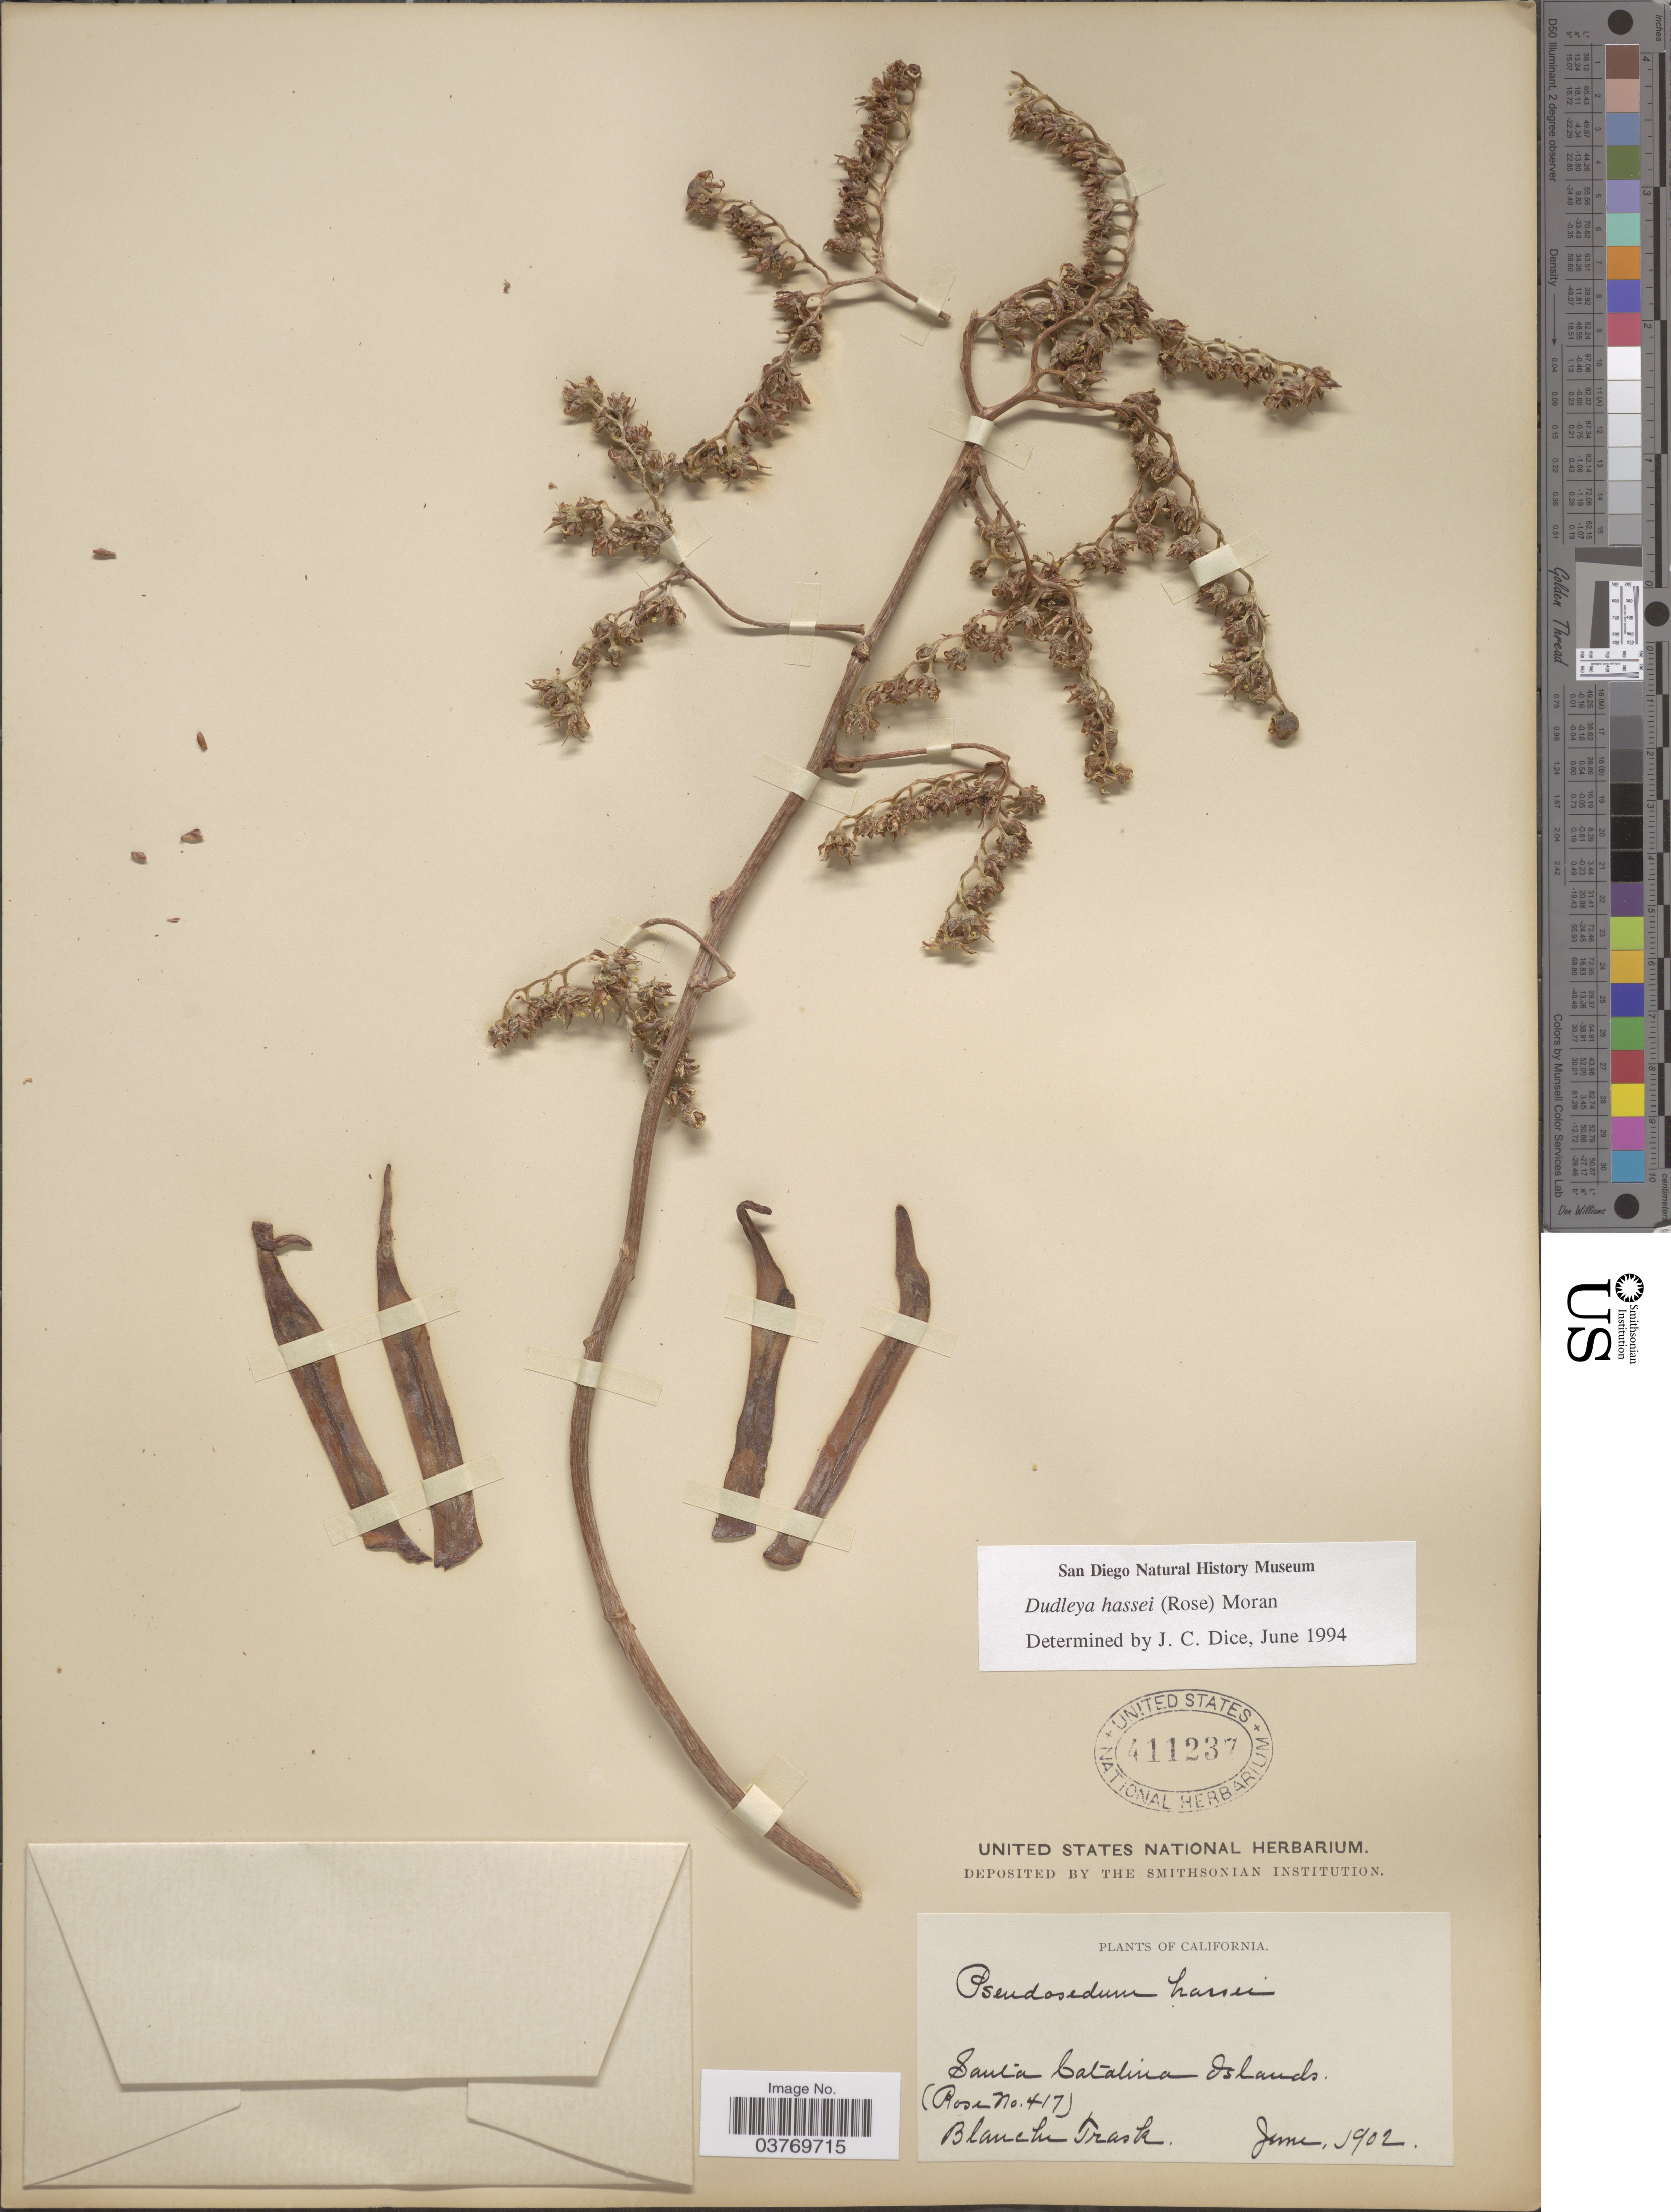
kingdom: Plantae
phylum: Tracheophyta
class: Magnoliopsida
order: Saxifragales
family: Crassulaceae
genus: Dudleya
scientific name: Dudleya hassei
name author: (Rose) Moran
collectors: B. Trask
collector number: Rose 417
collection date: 1902-06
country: United States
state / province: California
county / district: Los Angeles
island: Santa Catalina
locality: Santa Catalina Islands.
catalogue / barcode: US 411237